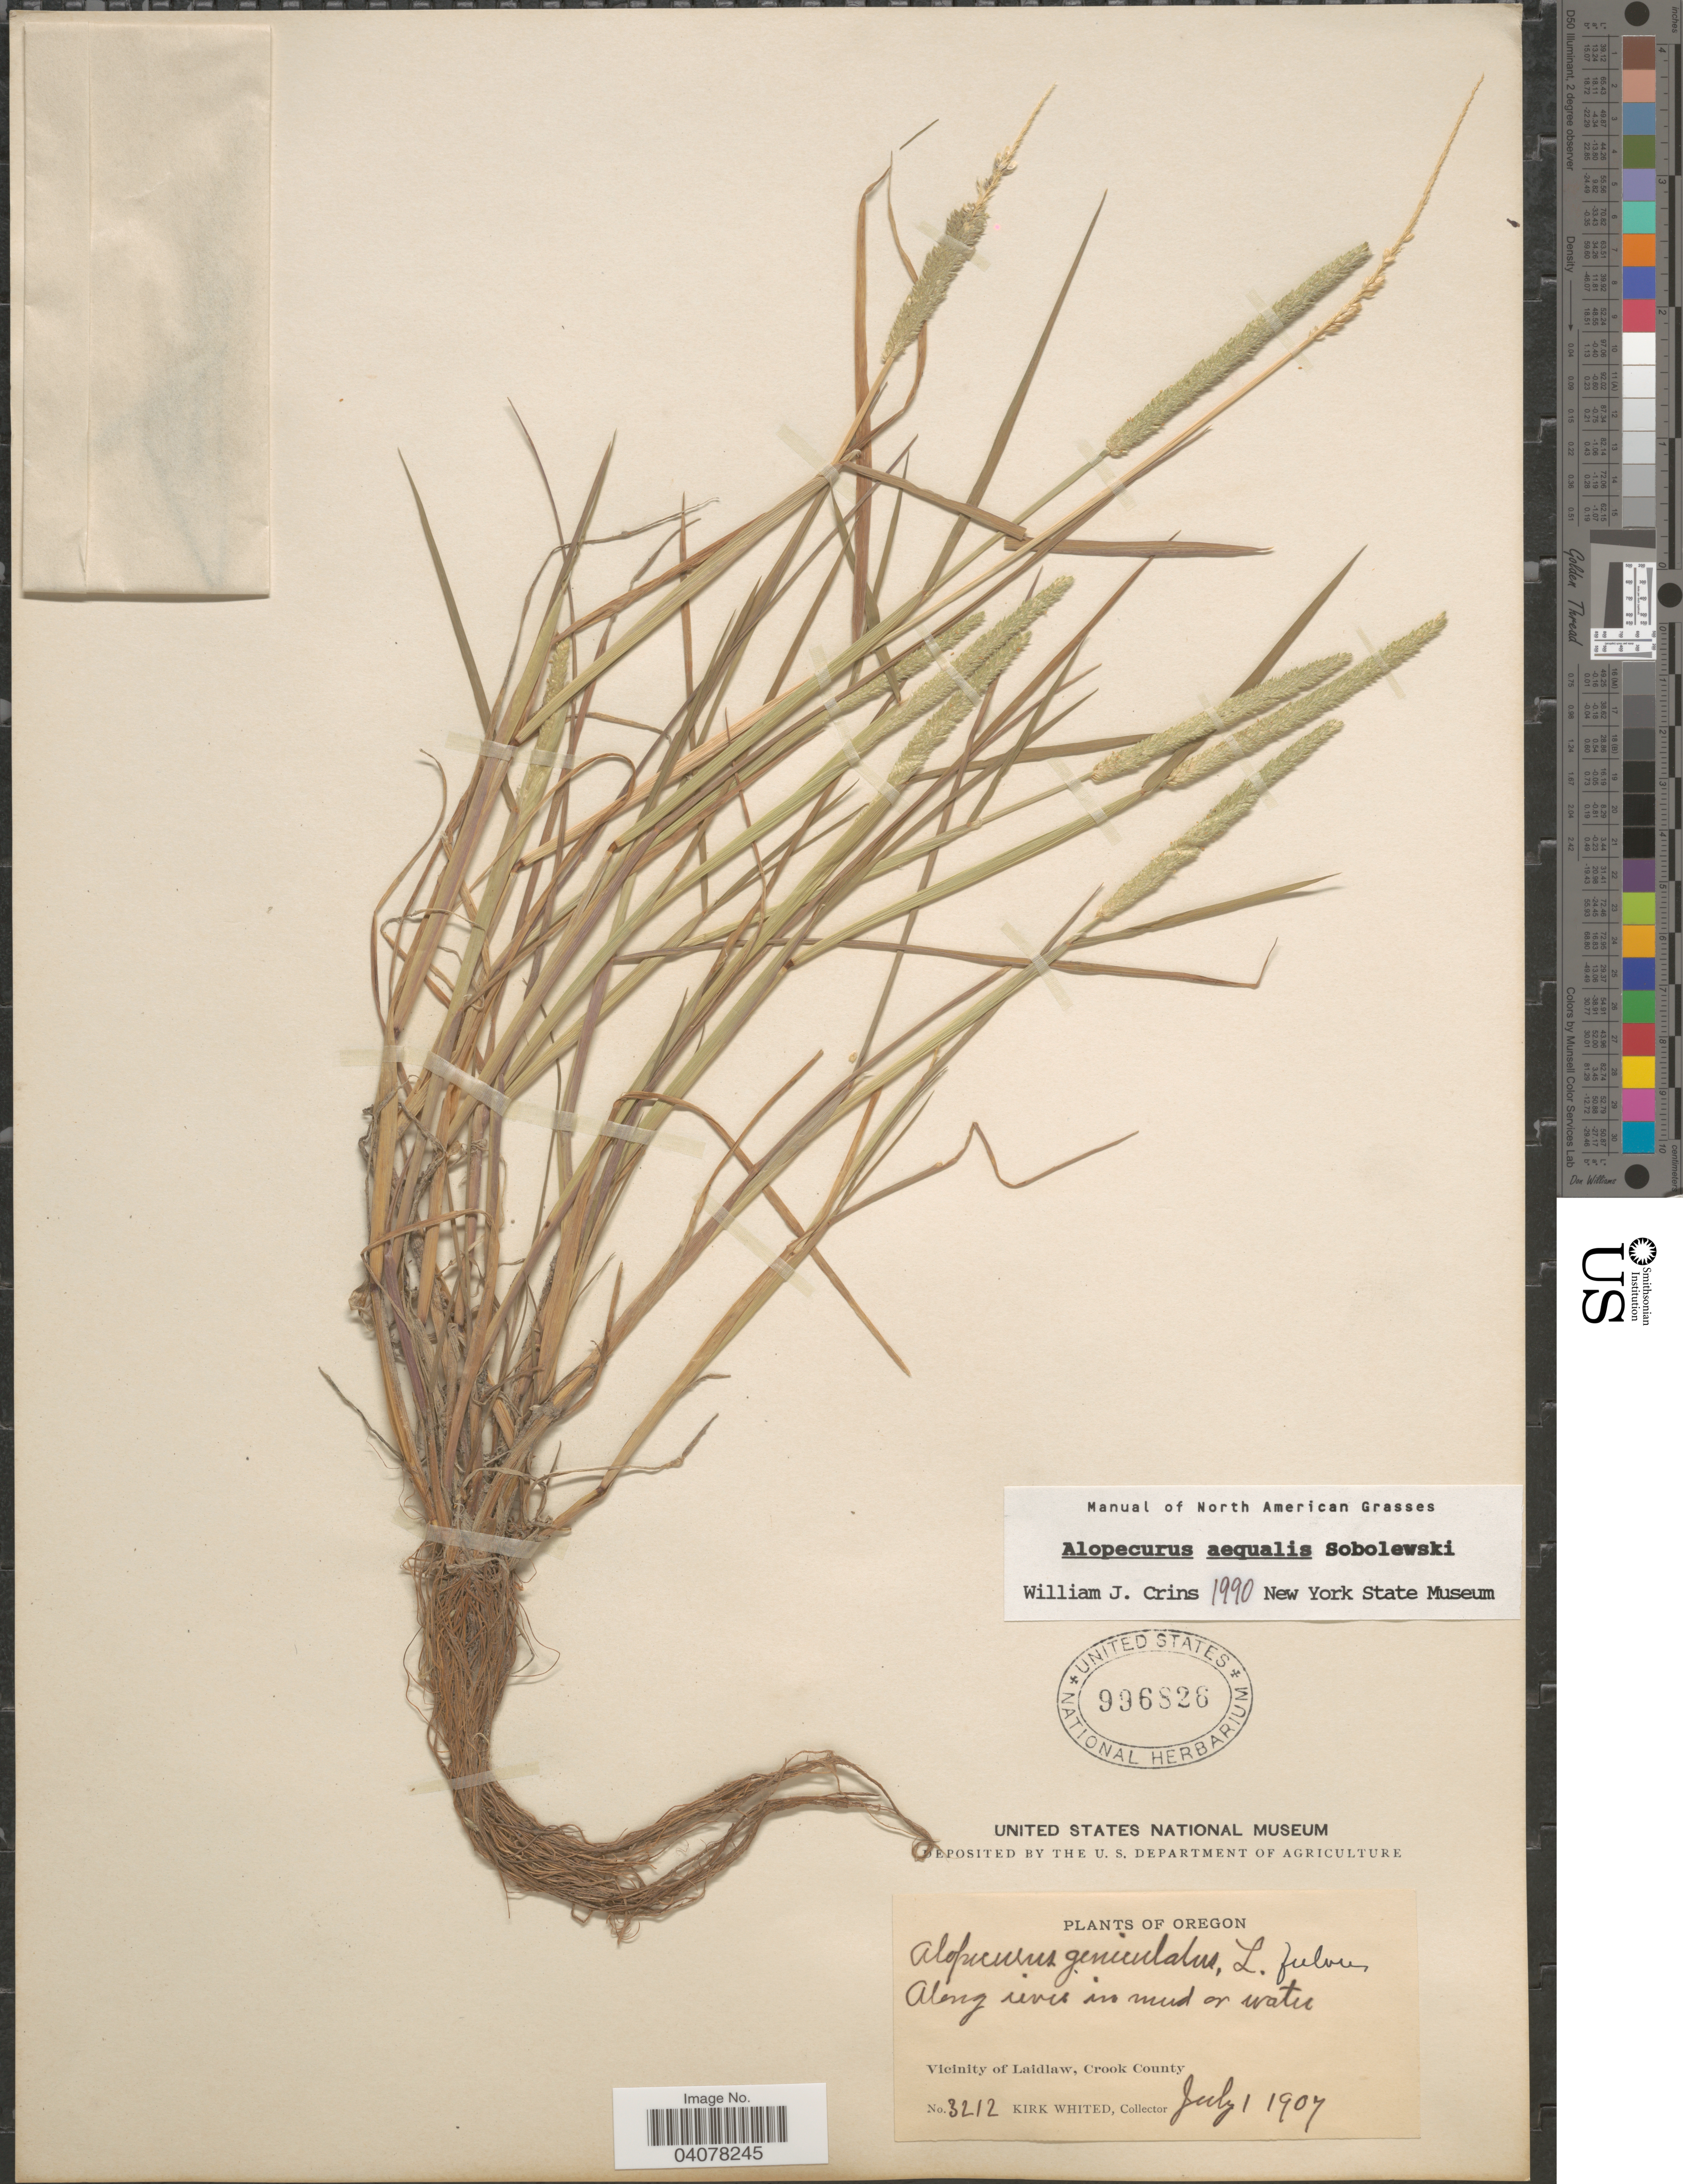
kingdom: Plantae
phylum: Tracheophyta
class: Liliopsida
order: Poales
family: Poaceae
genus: Alopecurus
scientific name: Alopecurus aequalis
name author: Sobol.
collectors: K. Whited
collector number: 3212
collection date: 1907-07-01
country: United States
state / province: Oregon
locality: Along river in mud or water. Vicinity of Laidlaw, Crook County.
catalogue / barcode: US 996826